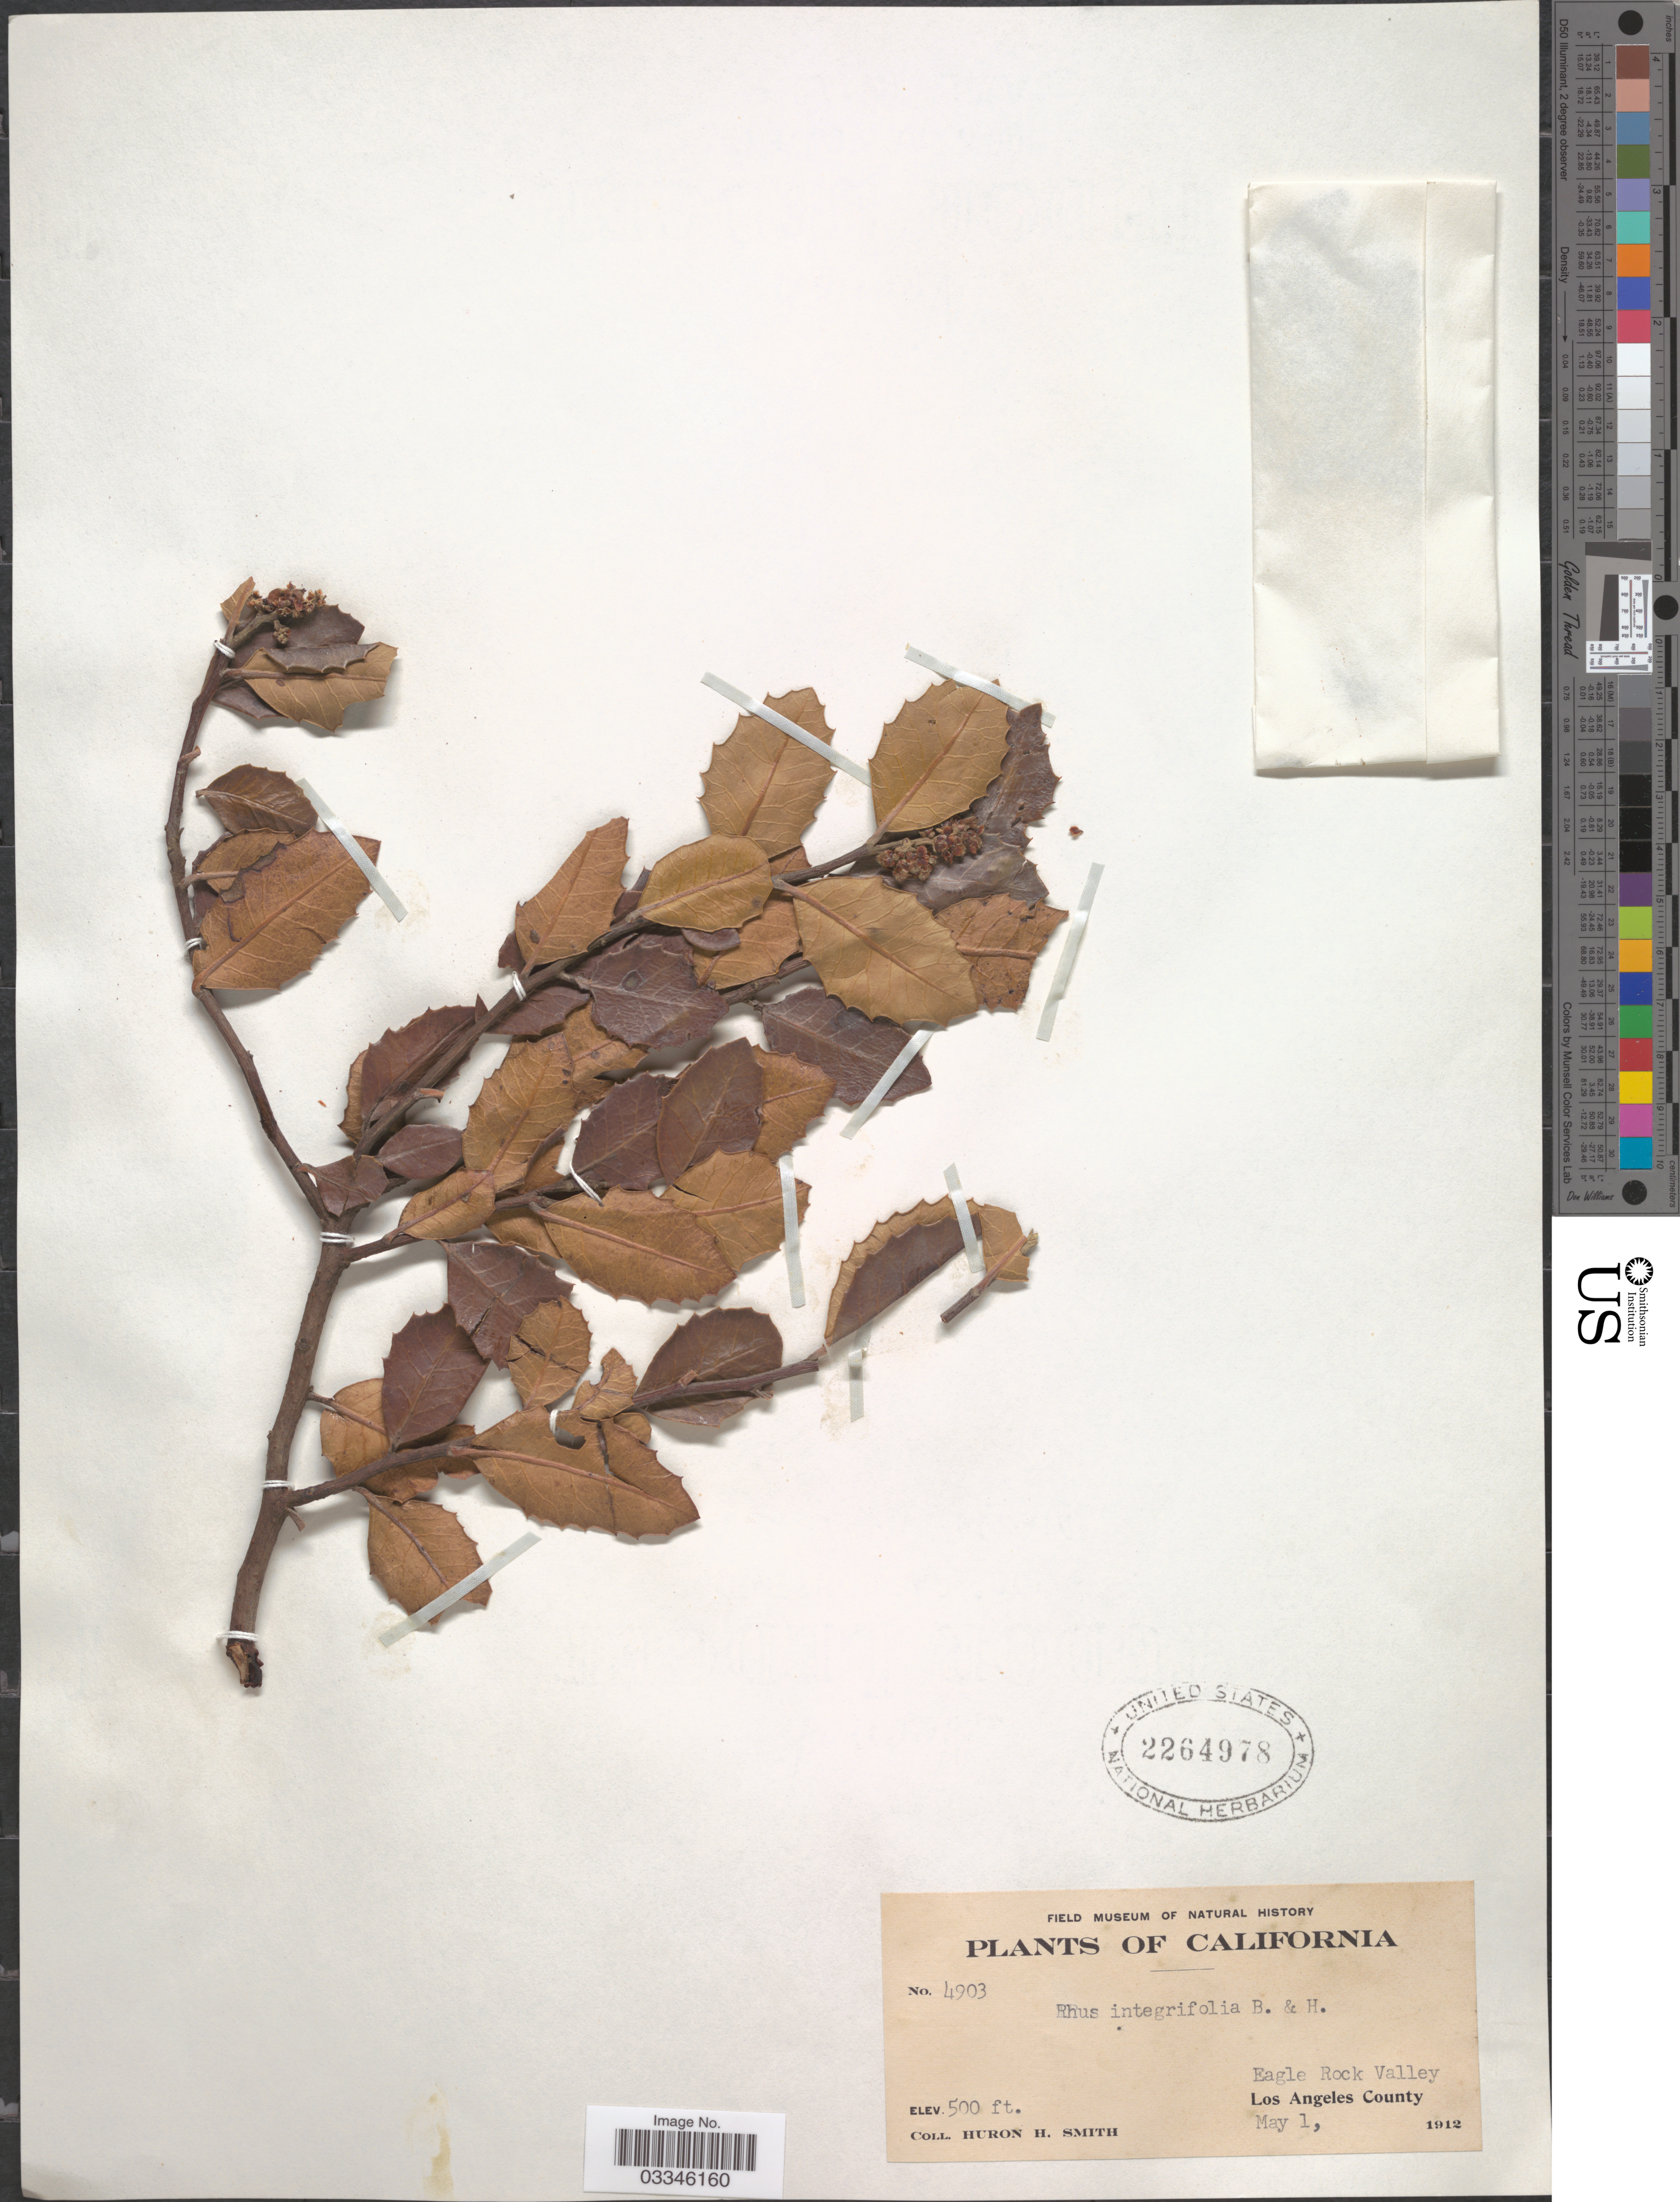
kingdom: Plantae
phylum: Tracheophyta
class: Magnoliopsida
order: Sapindales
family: Anacardiaceae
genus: Rhus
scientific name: Rhus integrifolia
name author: (Nutt.) Benth. & Hook. f. ex W.H. Brewer & S. Watson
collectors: Huron H. Smith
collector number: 4903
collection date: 1912-05-01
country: United States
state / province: California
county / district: Los Angeles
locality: Eagle Rock Valley. Los Angeles County.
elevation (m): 152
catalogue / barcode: US 2264978